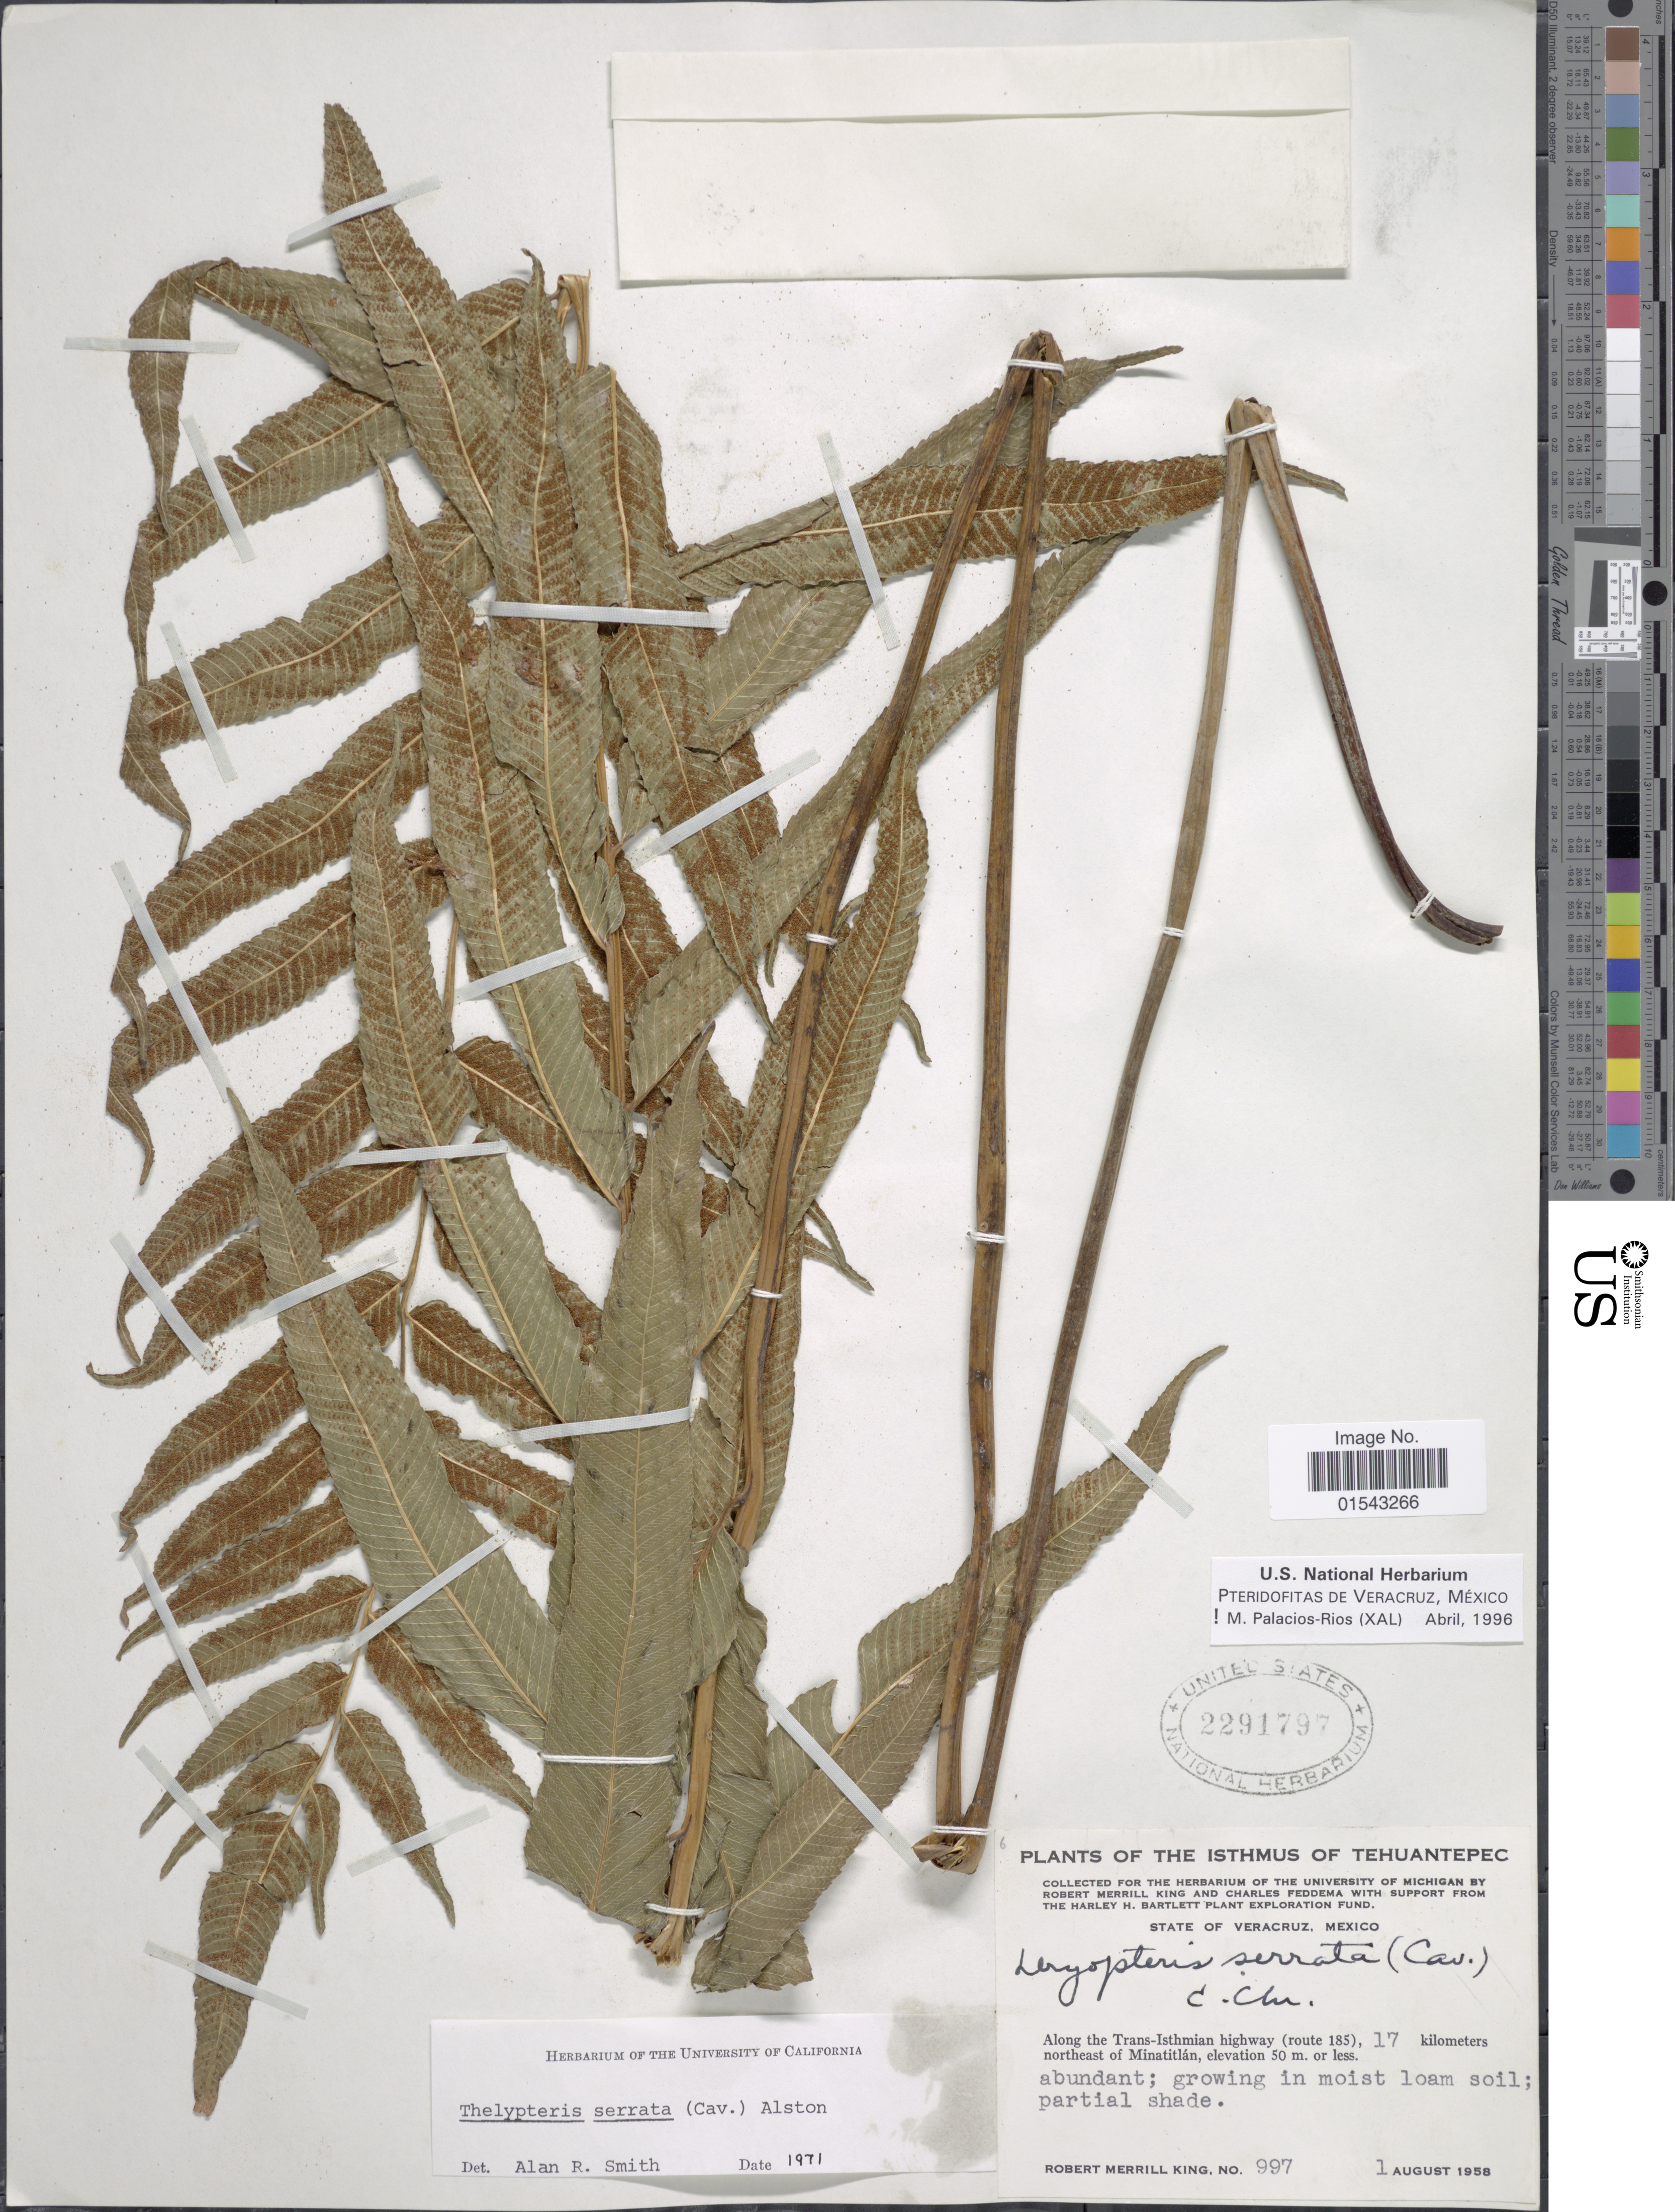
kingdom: Plantae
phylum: Tracheophyta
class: Polypodiopsida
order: Polypodiales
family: Thelypteridaceae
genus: Meniscium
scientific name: Meniscium serratum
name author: Cav.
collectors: R. M. King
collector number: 997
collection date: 1958-08-01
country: Mexico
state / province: Veracruz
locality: Isthmus of Tehuantepec, State of Veravruz, Mexico, along the Trans-Istmian highway (route 185), 17 kilometers northeast of Minatitlan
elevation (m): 0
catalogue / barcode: US 2291797